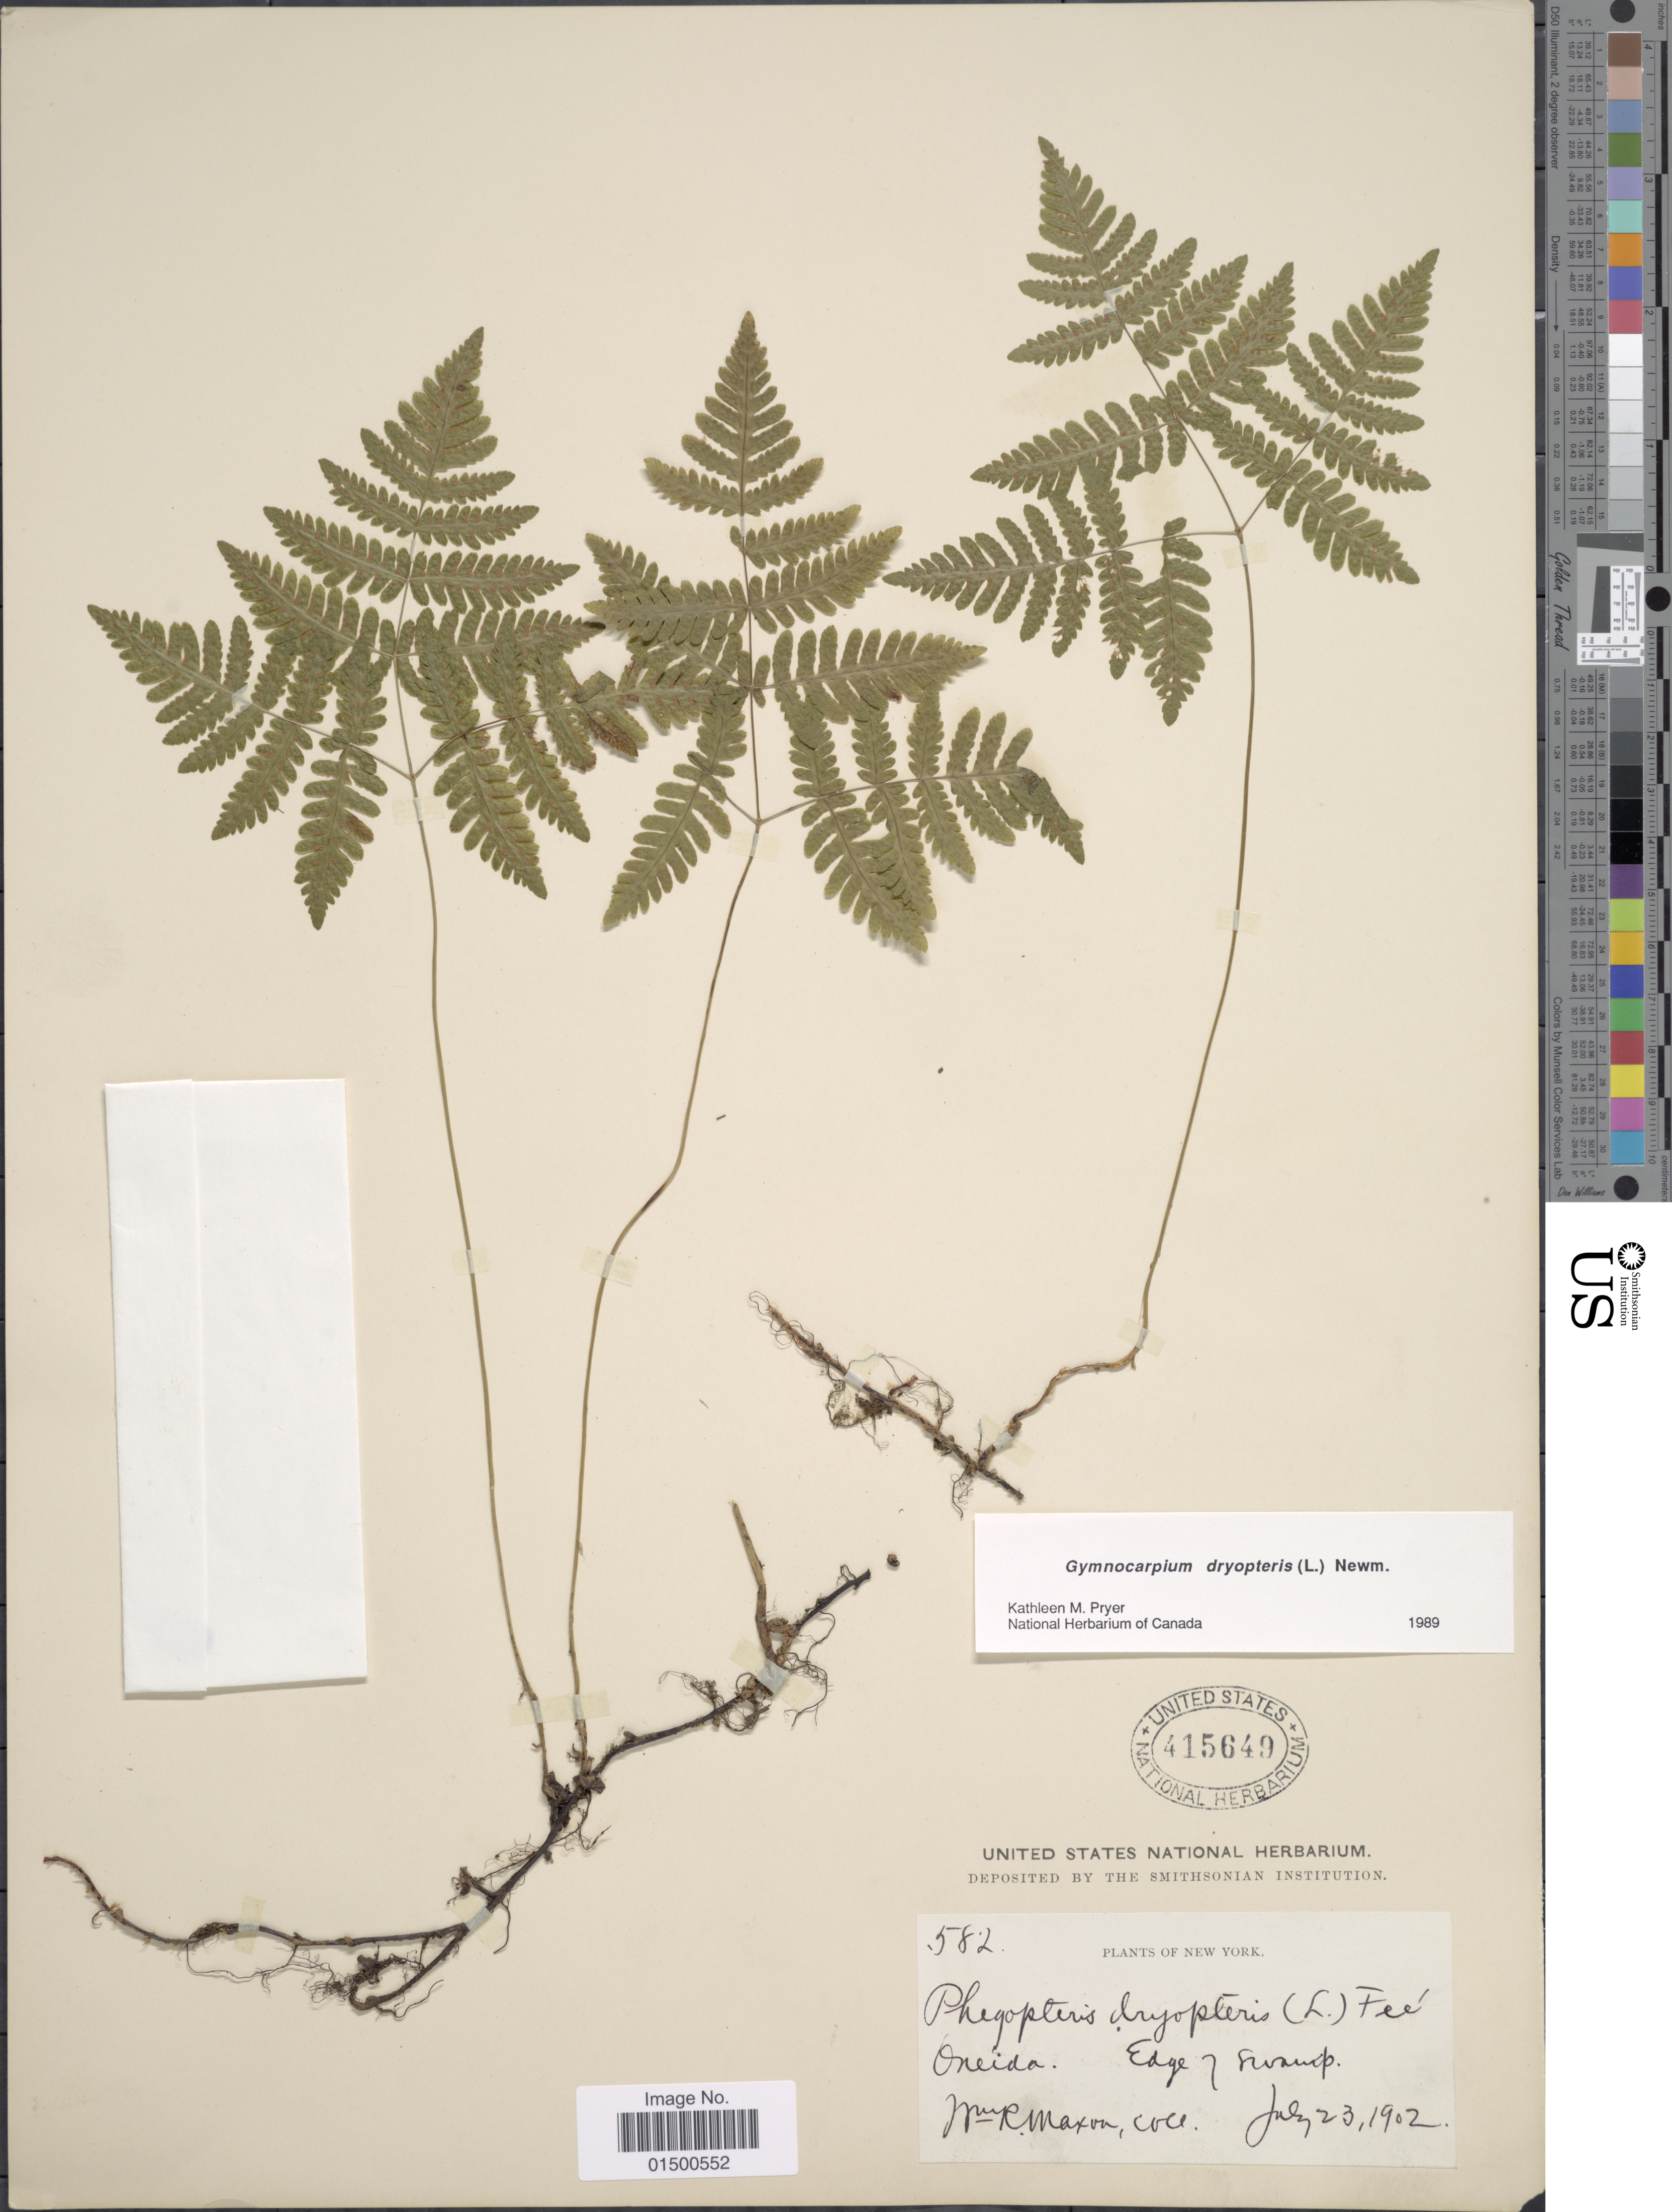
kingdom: Plantae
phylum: Tracheophyta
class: Polypodiopsida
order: Polypodiales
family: Cystopteridaceae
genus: Gymnocarpium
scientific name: Gymnocarpium dryopteris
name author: (L.) Newman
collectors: W. R. Maxon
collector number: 582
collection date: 1902-07-23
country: United States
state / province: New York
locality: Oneida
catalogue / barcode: US 415649